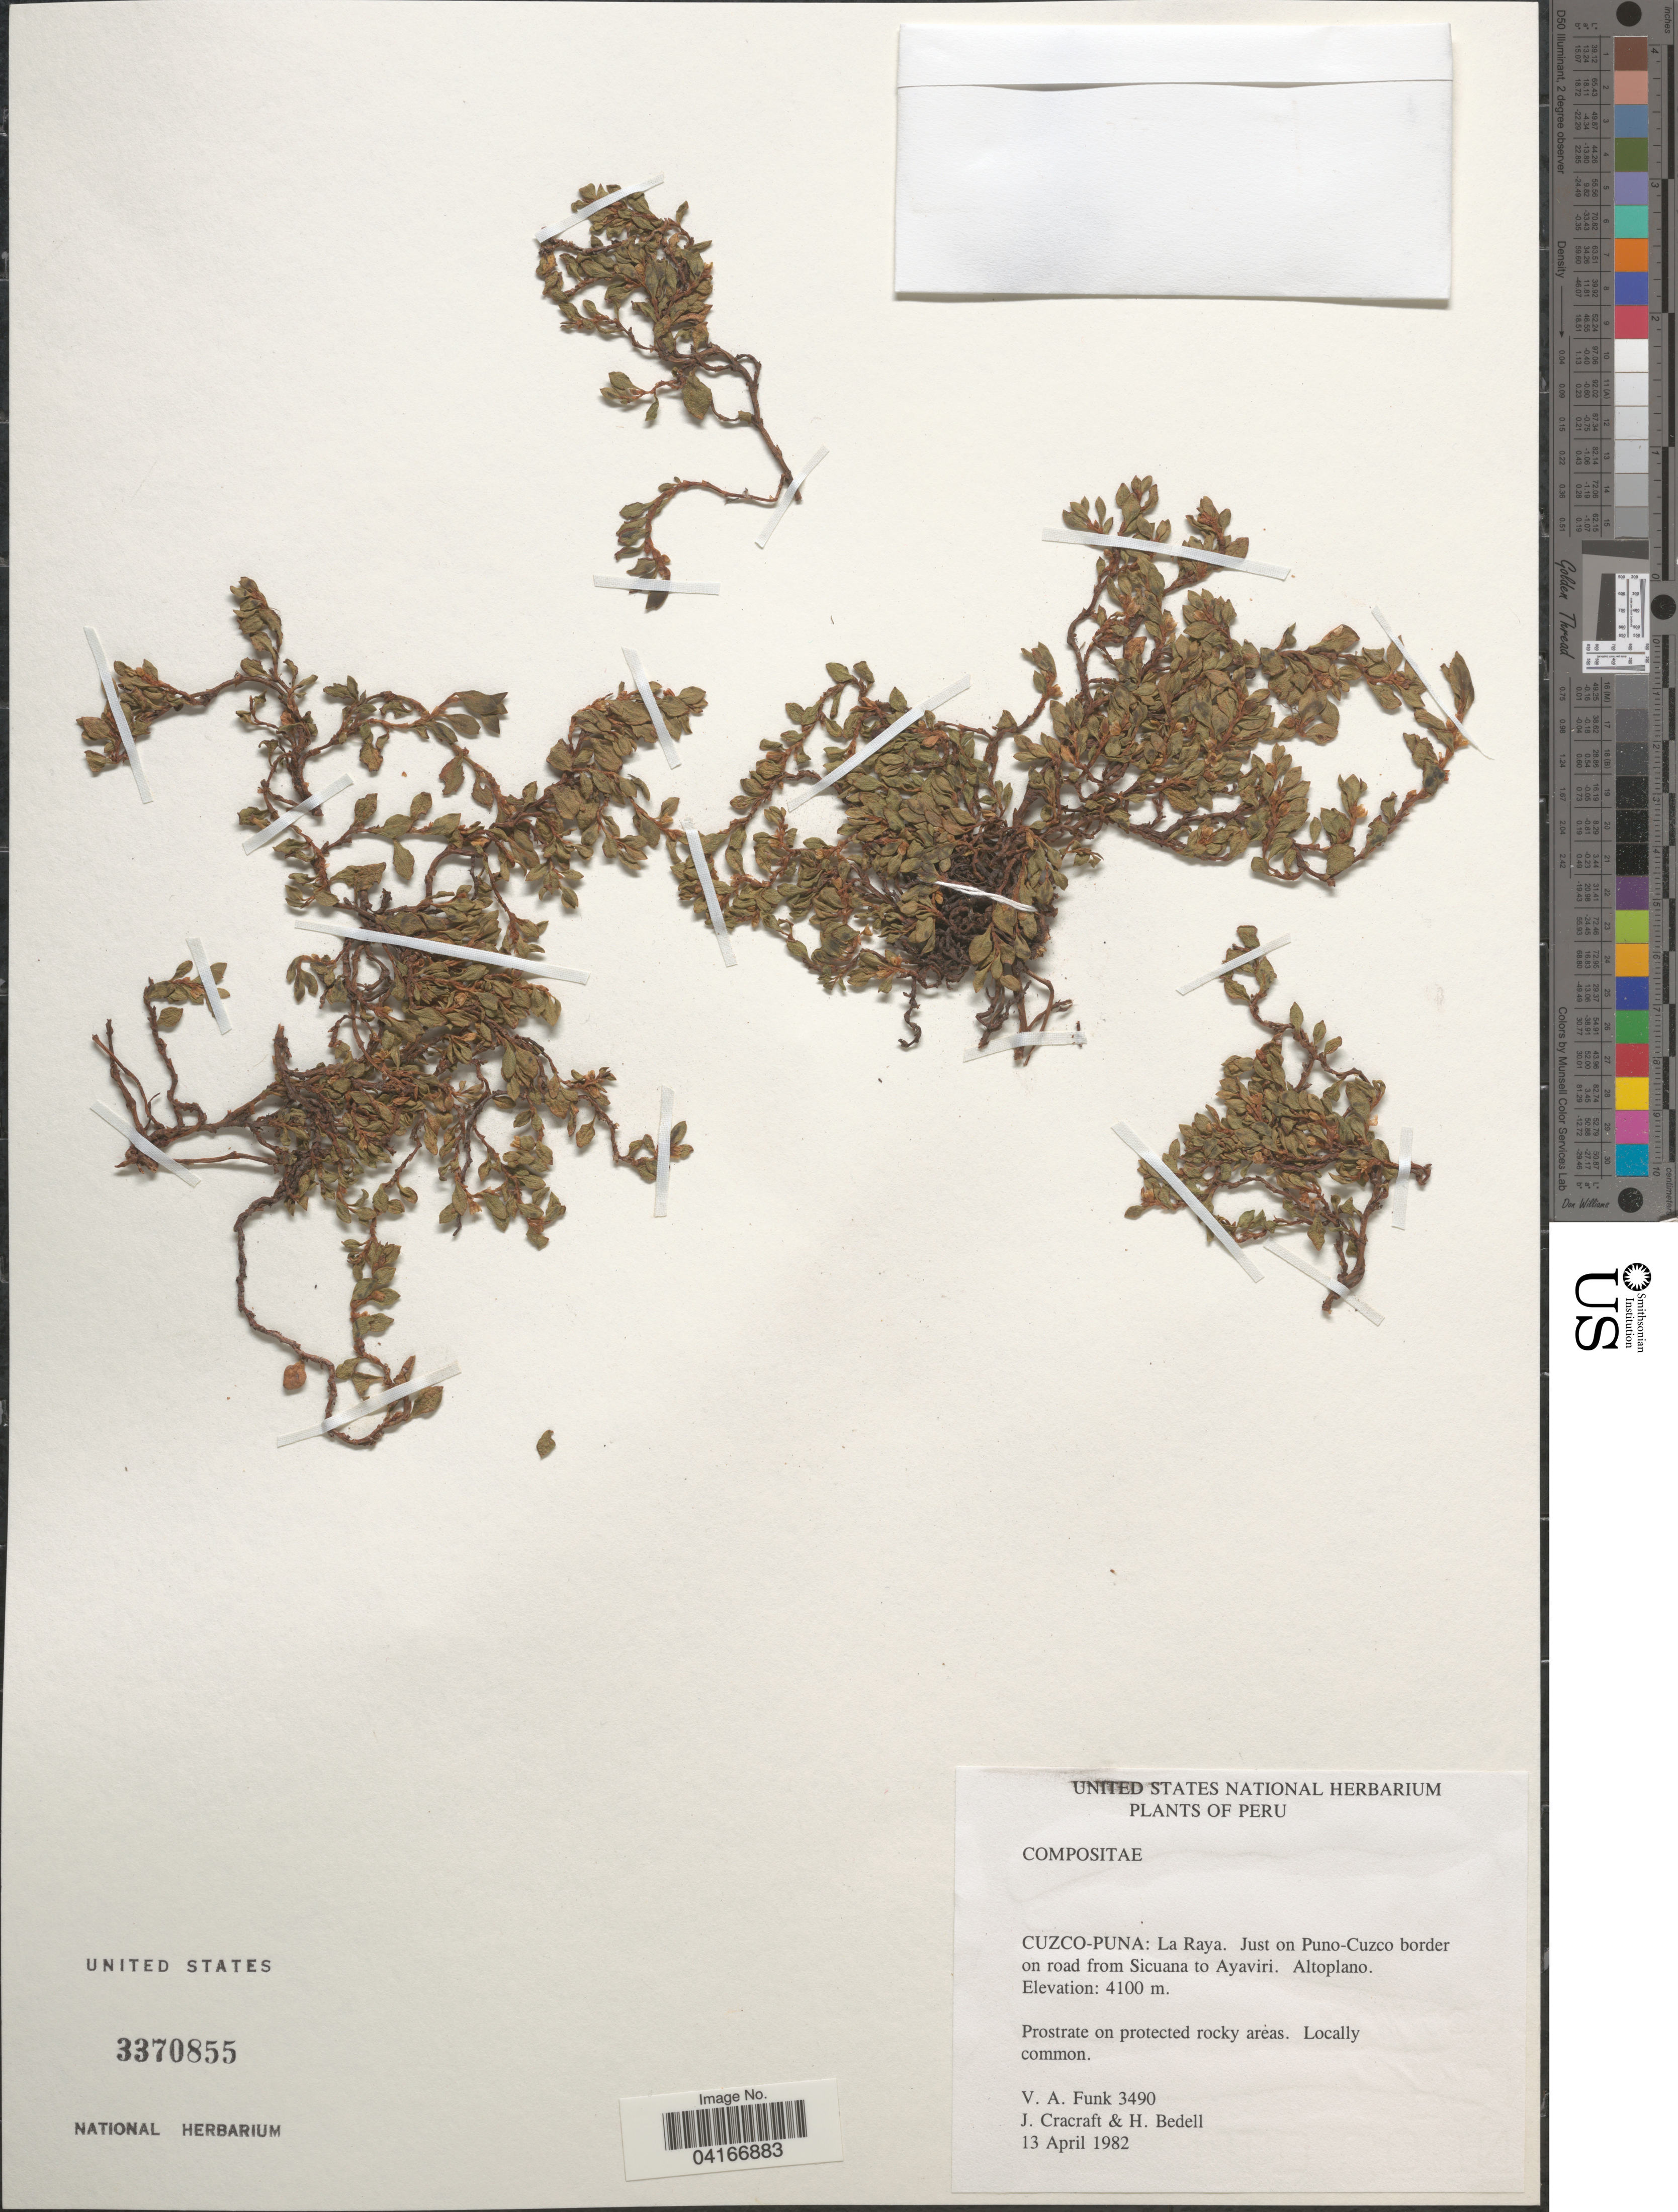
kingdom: Plantae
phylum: Tracheophyta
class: Magnoliopsida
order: Asterales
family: Asteraceae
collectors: V. Funk, J. L. Cracraft & H. Bedell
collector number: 3490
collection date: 1982-04-13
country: Peru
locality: Cuzco-Puna: La Raya. Just on Puno-Cuzco border on road from Sicuana to Ayaviri. Altoplano.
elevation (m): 4100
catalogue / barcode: US 3370855